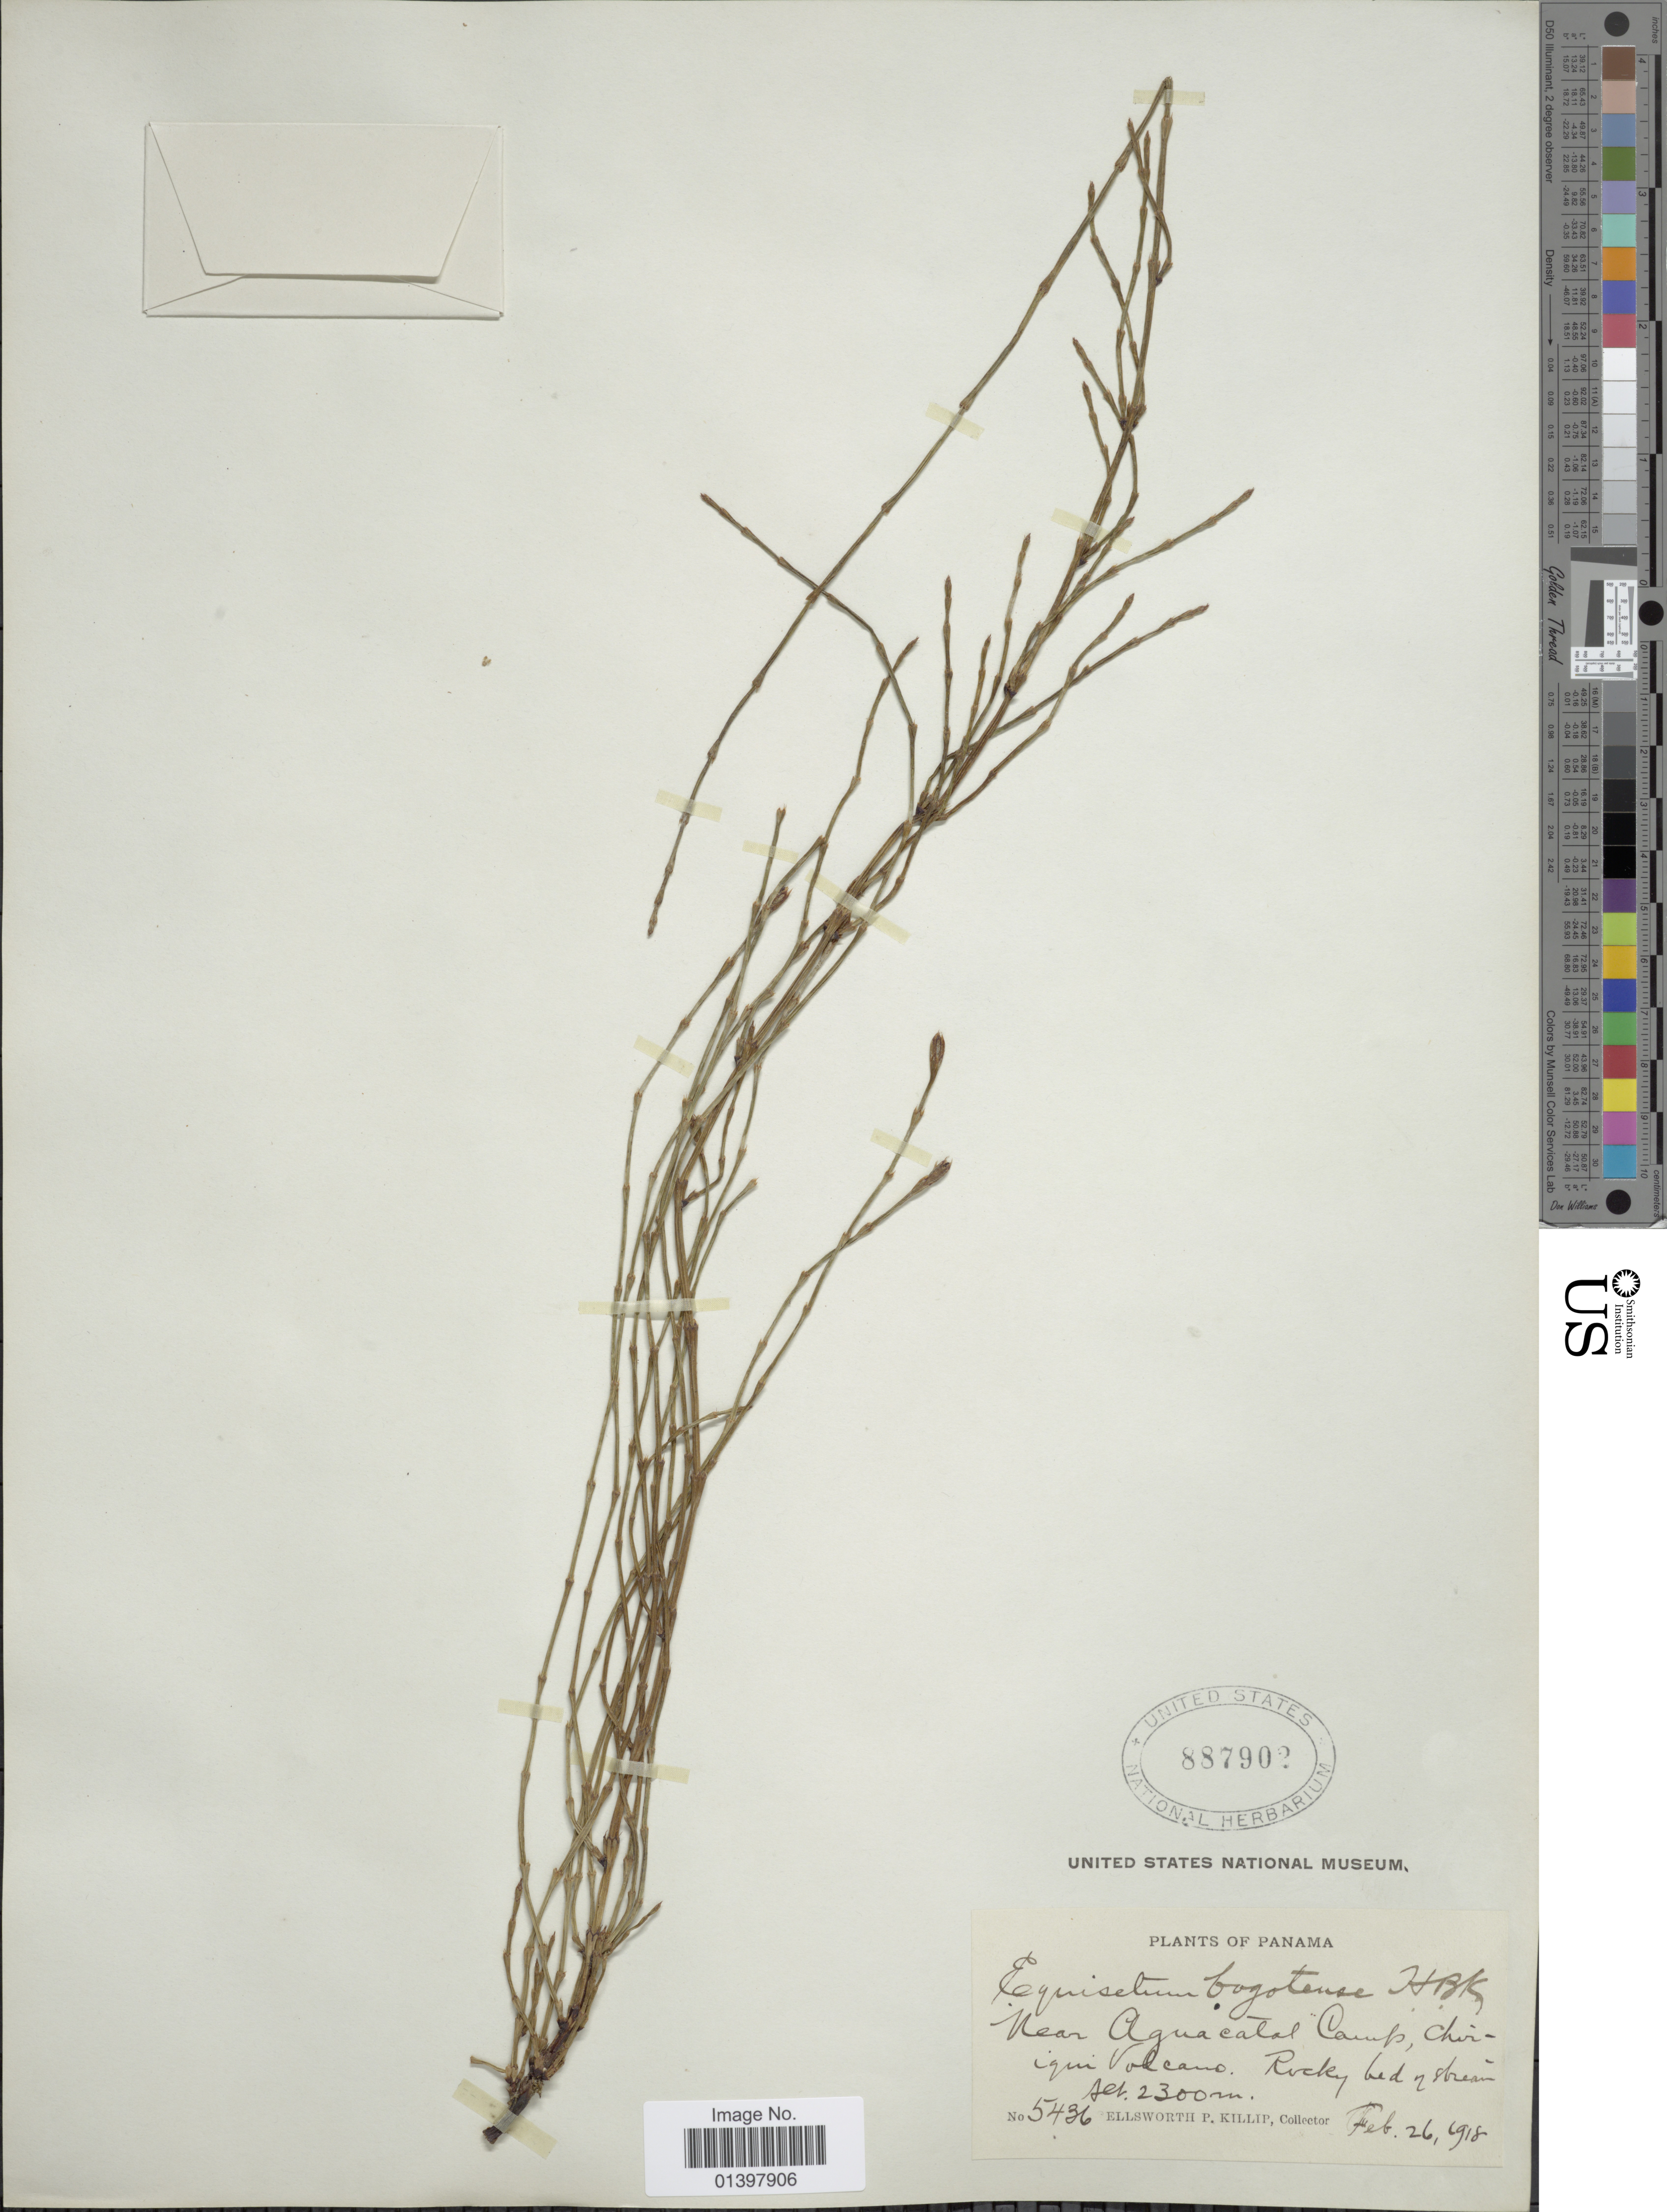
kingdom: Plantae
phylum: Tracheophyta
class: Polypodiopsida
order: Equisetales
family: Equisetaceae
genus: Equisetum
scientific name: Equisetum bogotense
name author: Kunth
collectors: E. P. Killip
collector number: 5436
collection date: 1918-02-26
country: Panama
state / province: Chiriqui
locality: Near Aguacatal Camp, Chiriqui Volcano. Rocky bed in stream.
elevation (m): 2300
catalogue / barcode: US 887902